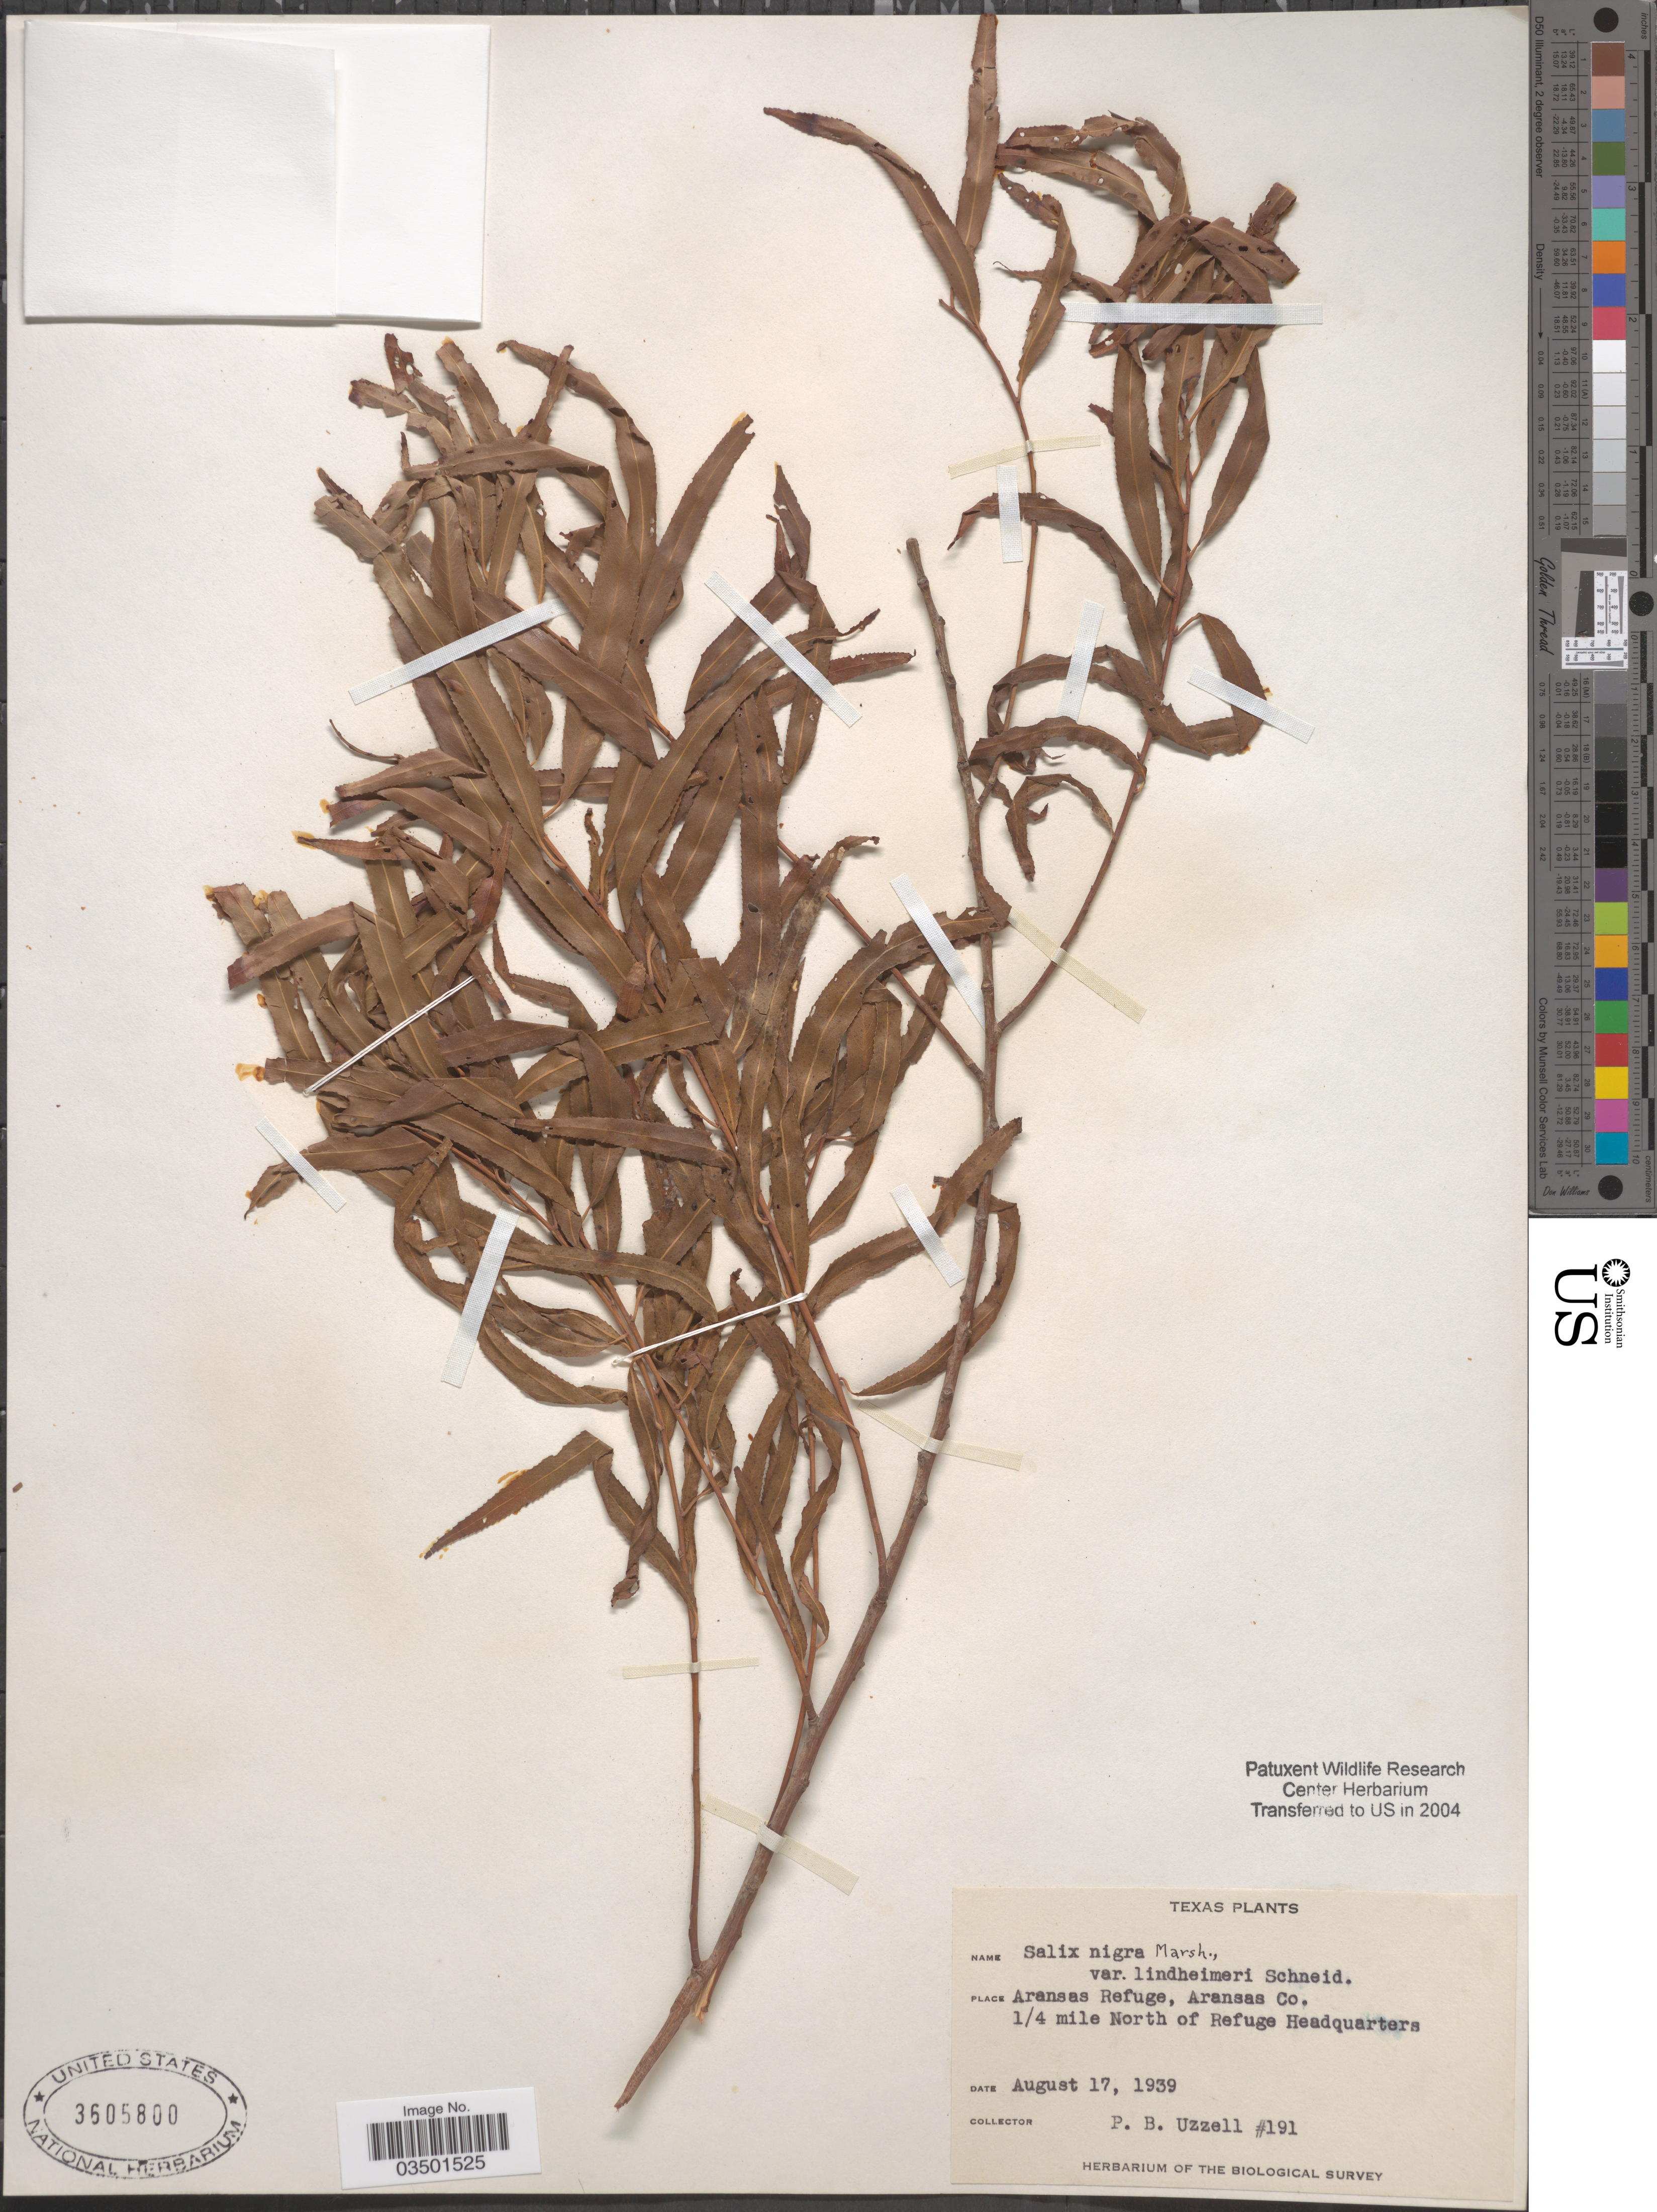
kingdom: Plantae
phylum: Tracheophyta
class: Magnoliopsida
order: Malpighiales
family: Salicaceae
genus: Salix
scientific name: Salix nigra var. lindheimeri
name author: C.K. Schneid.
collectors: P. Uzzell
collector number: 191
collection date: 1939-08-17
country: United States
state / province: Texas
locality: Aransas Refuge, Aransas Co. ¼ mile North of Refuge Headquarters.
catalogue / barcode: US 3605800